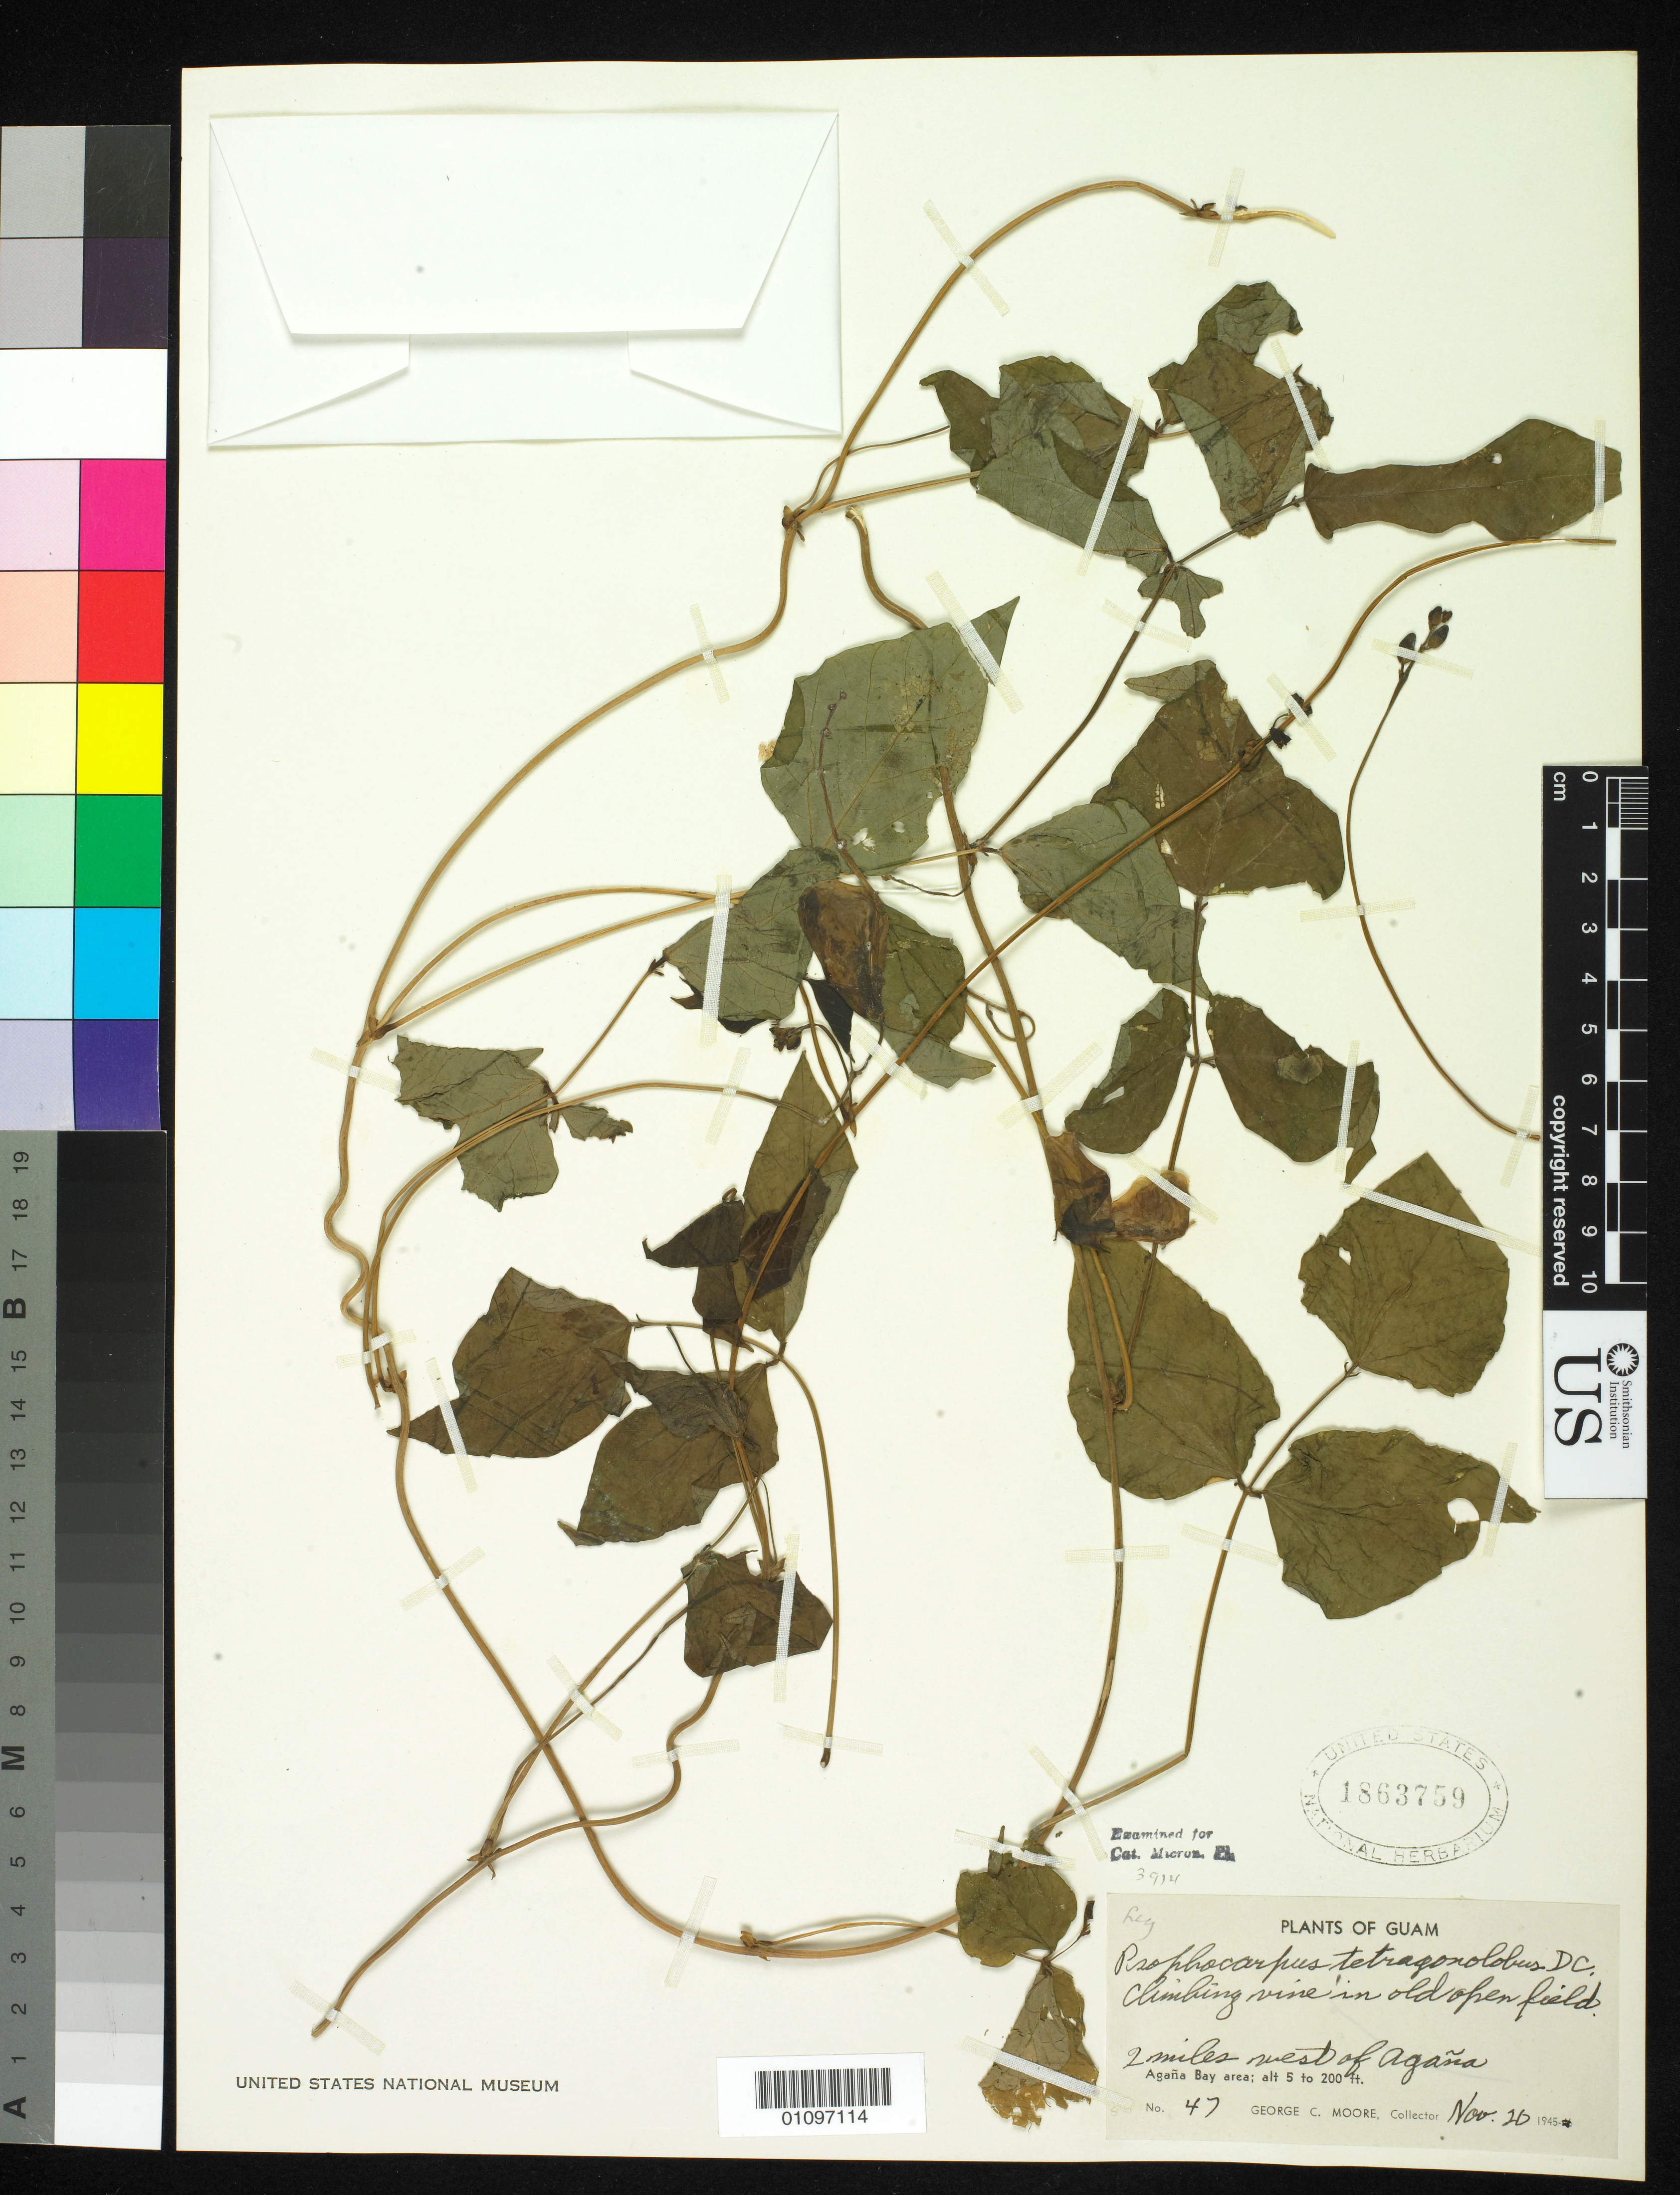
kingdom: Plantae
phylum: Tracheophyta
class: Magnoliopsida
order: Fabales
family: Fabaceae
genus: Psophocarpus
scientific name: Psophocarpus tetragonolobus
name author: (L.) DC.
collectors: G. C. Moore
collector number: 47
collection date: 1945-11-20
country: Guam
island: Guam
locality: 1 Mile west of Agana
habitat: Old open field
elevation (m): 2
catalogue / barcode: US 1863759